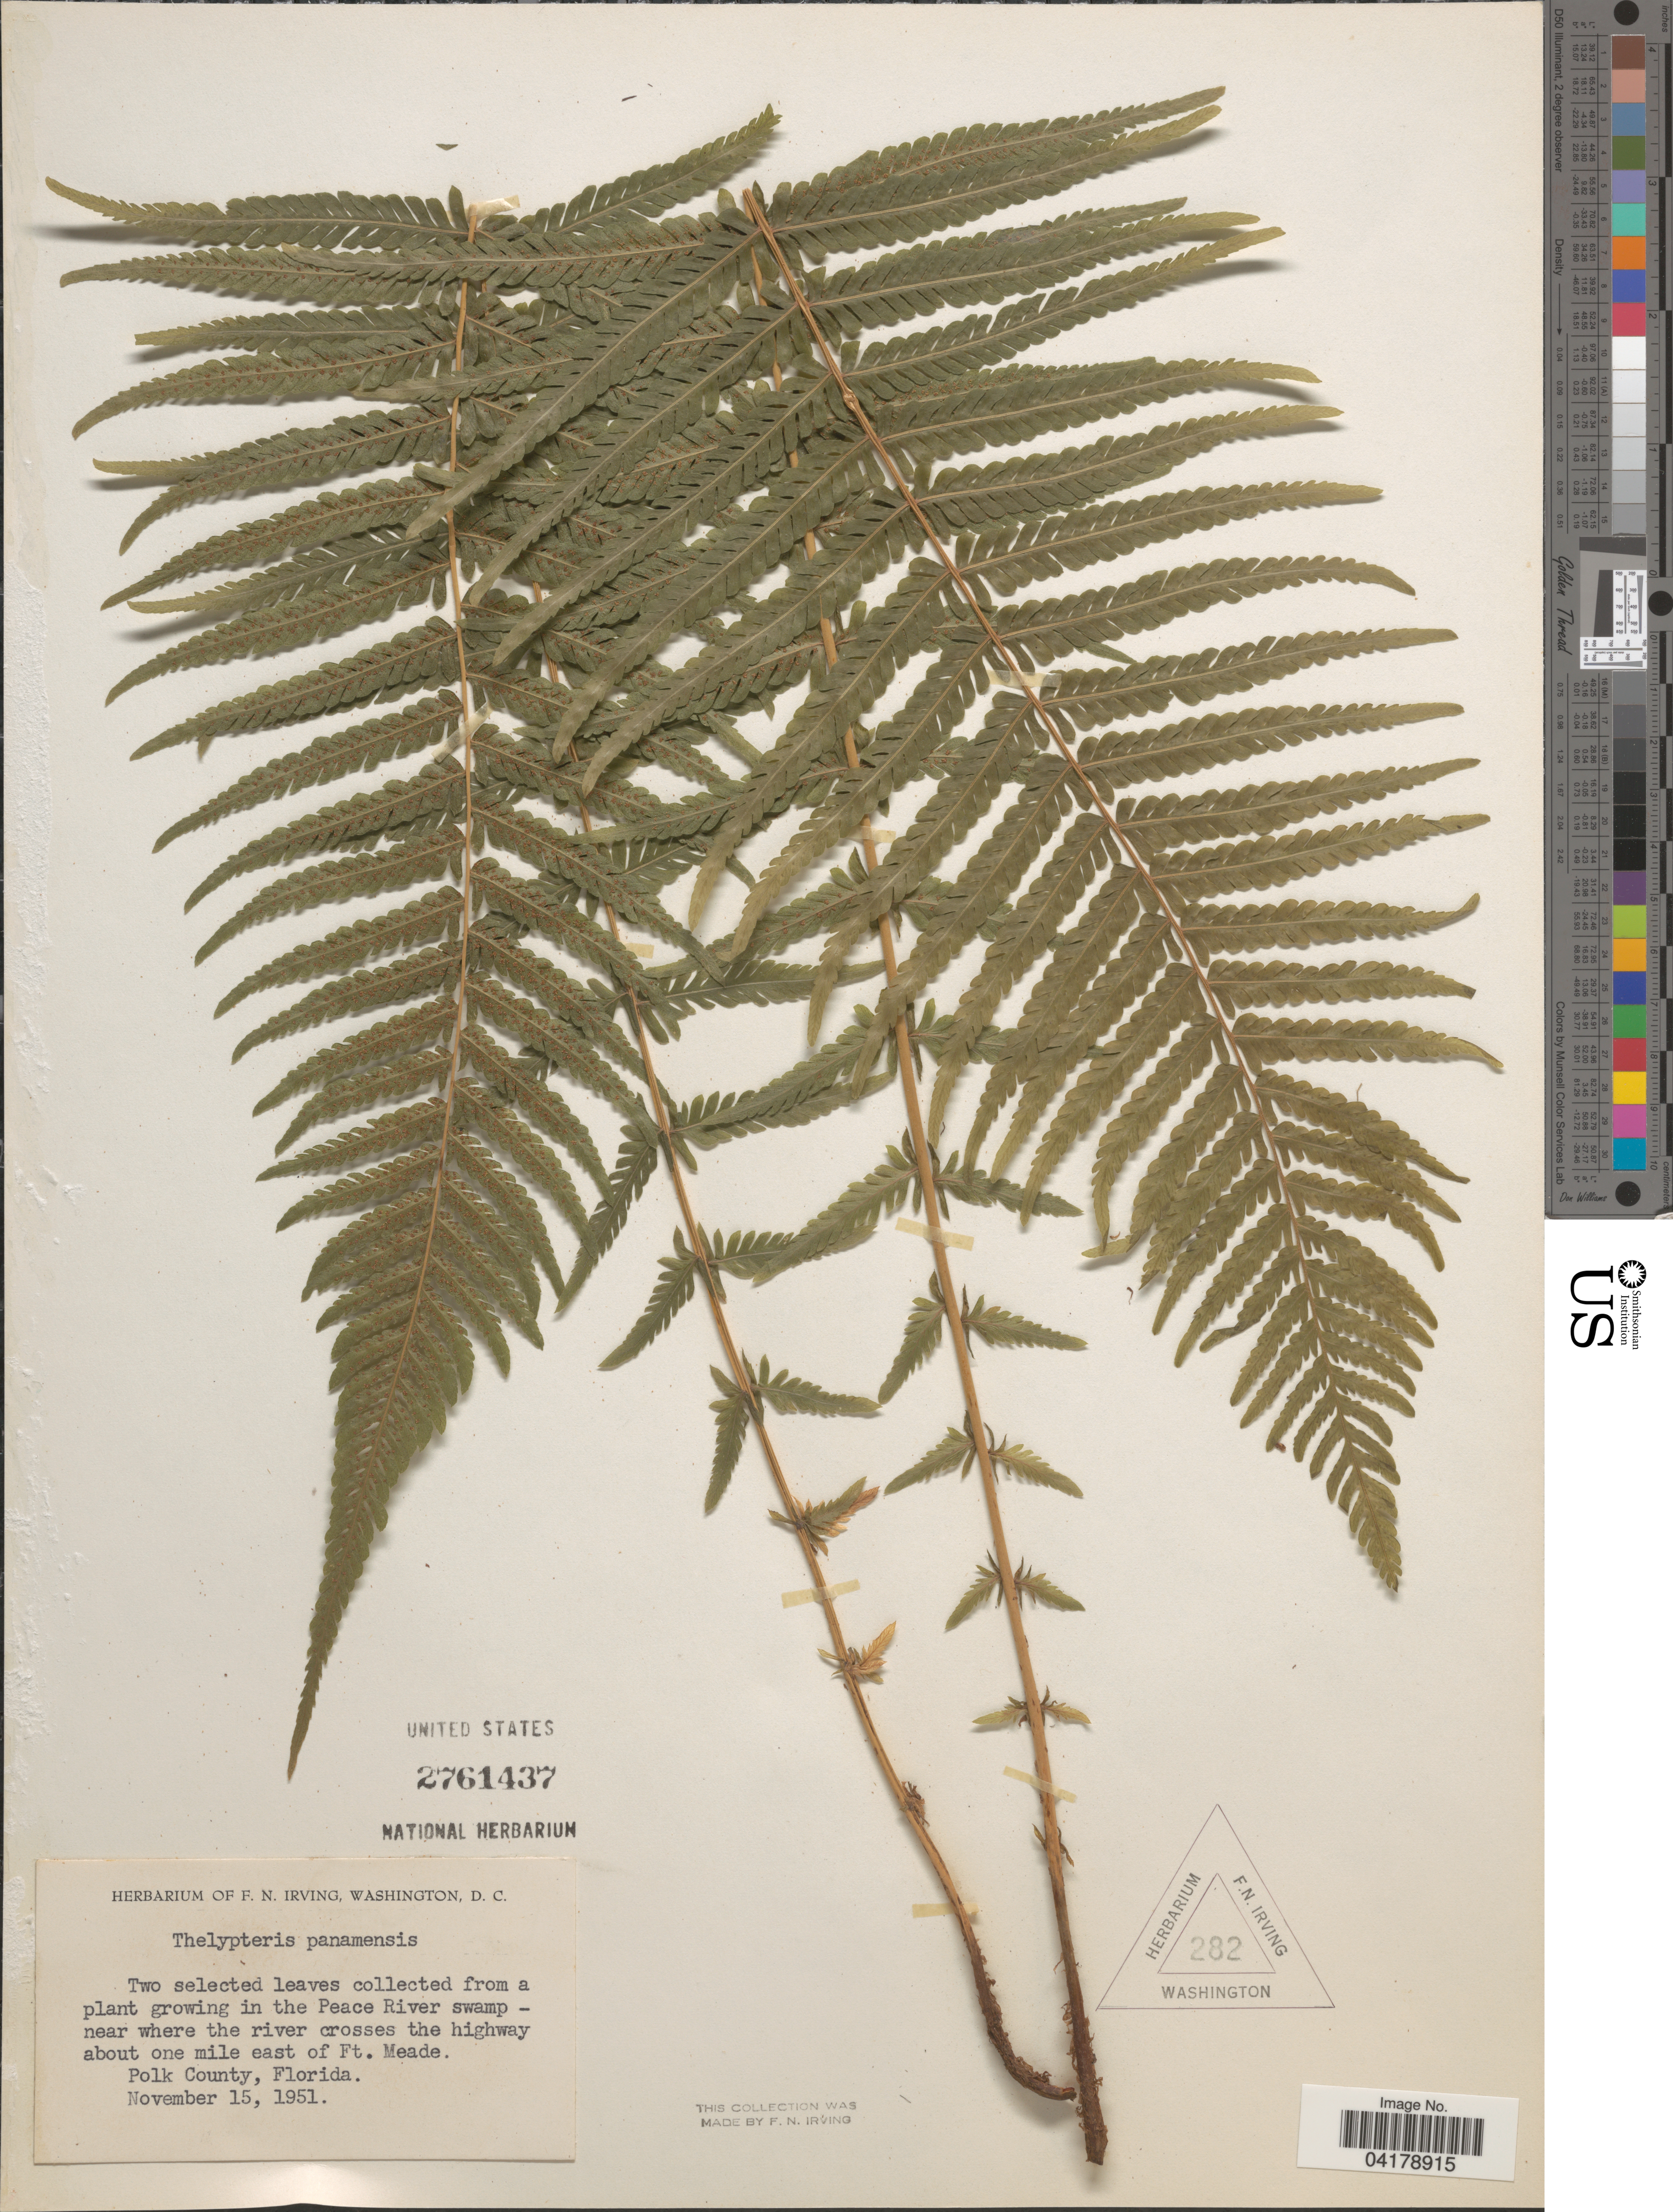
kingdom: Plantae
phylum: Tracheophyta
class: Polypodiopsida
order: Polypodiales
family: Thelypteridaceae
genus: Thelypteris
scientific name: Thelypteris panamensis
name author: (C. Presl) E.P. St. John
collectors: ex herb. F.N. Irving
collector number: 282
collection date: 1951-11-15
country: United States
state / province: Florida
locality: In the Peace River swamp - near where the river crosses the highway about one mile east of Ft. Meade. Polk County.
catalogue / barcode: US 2761437